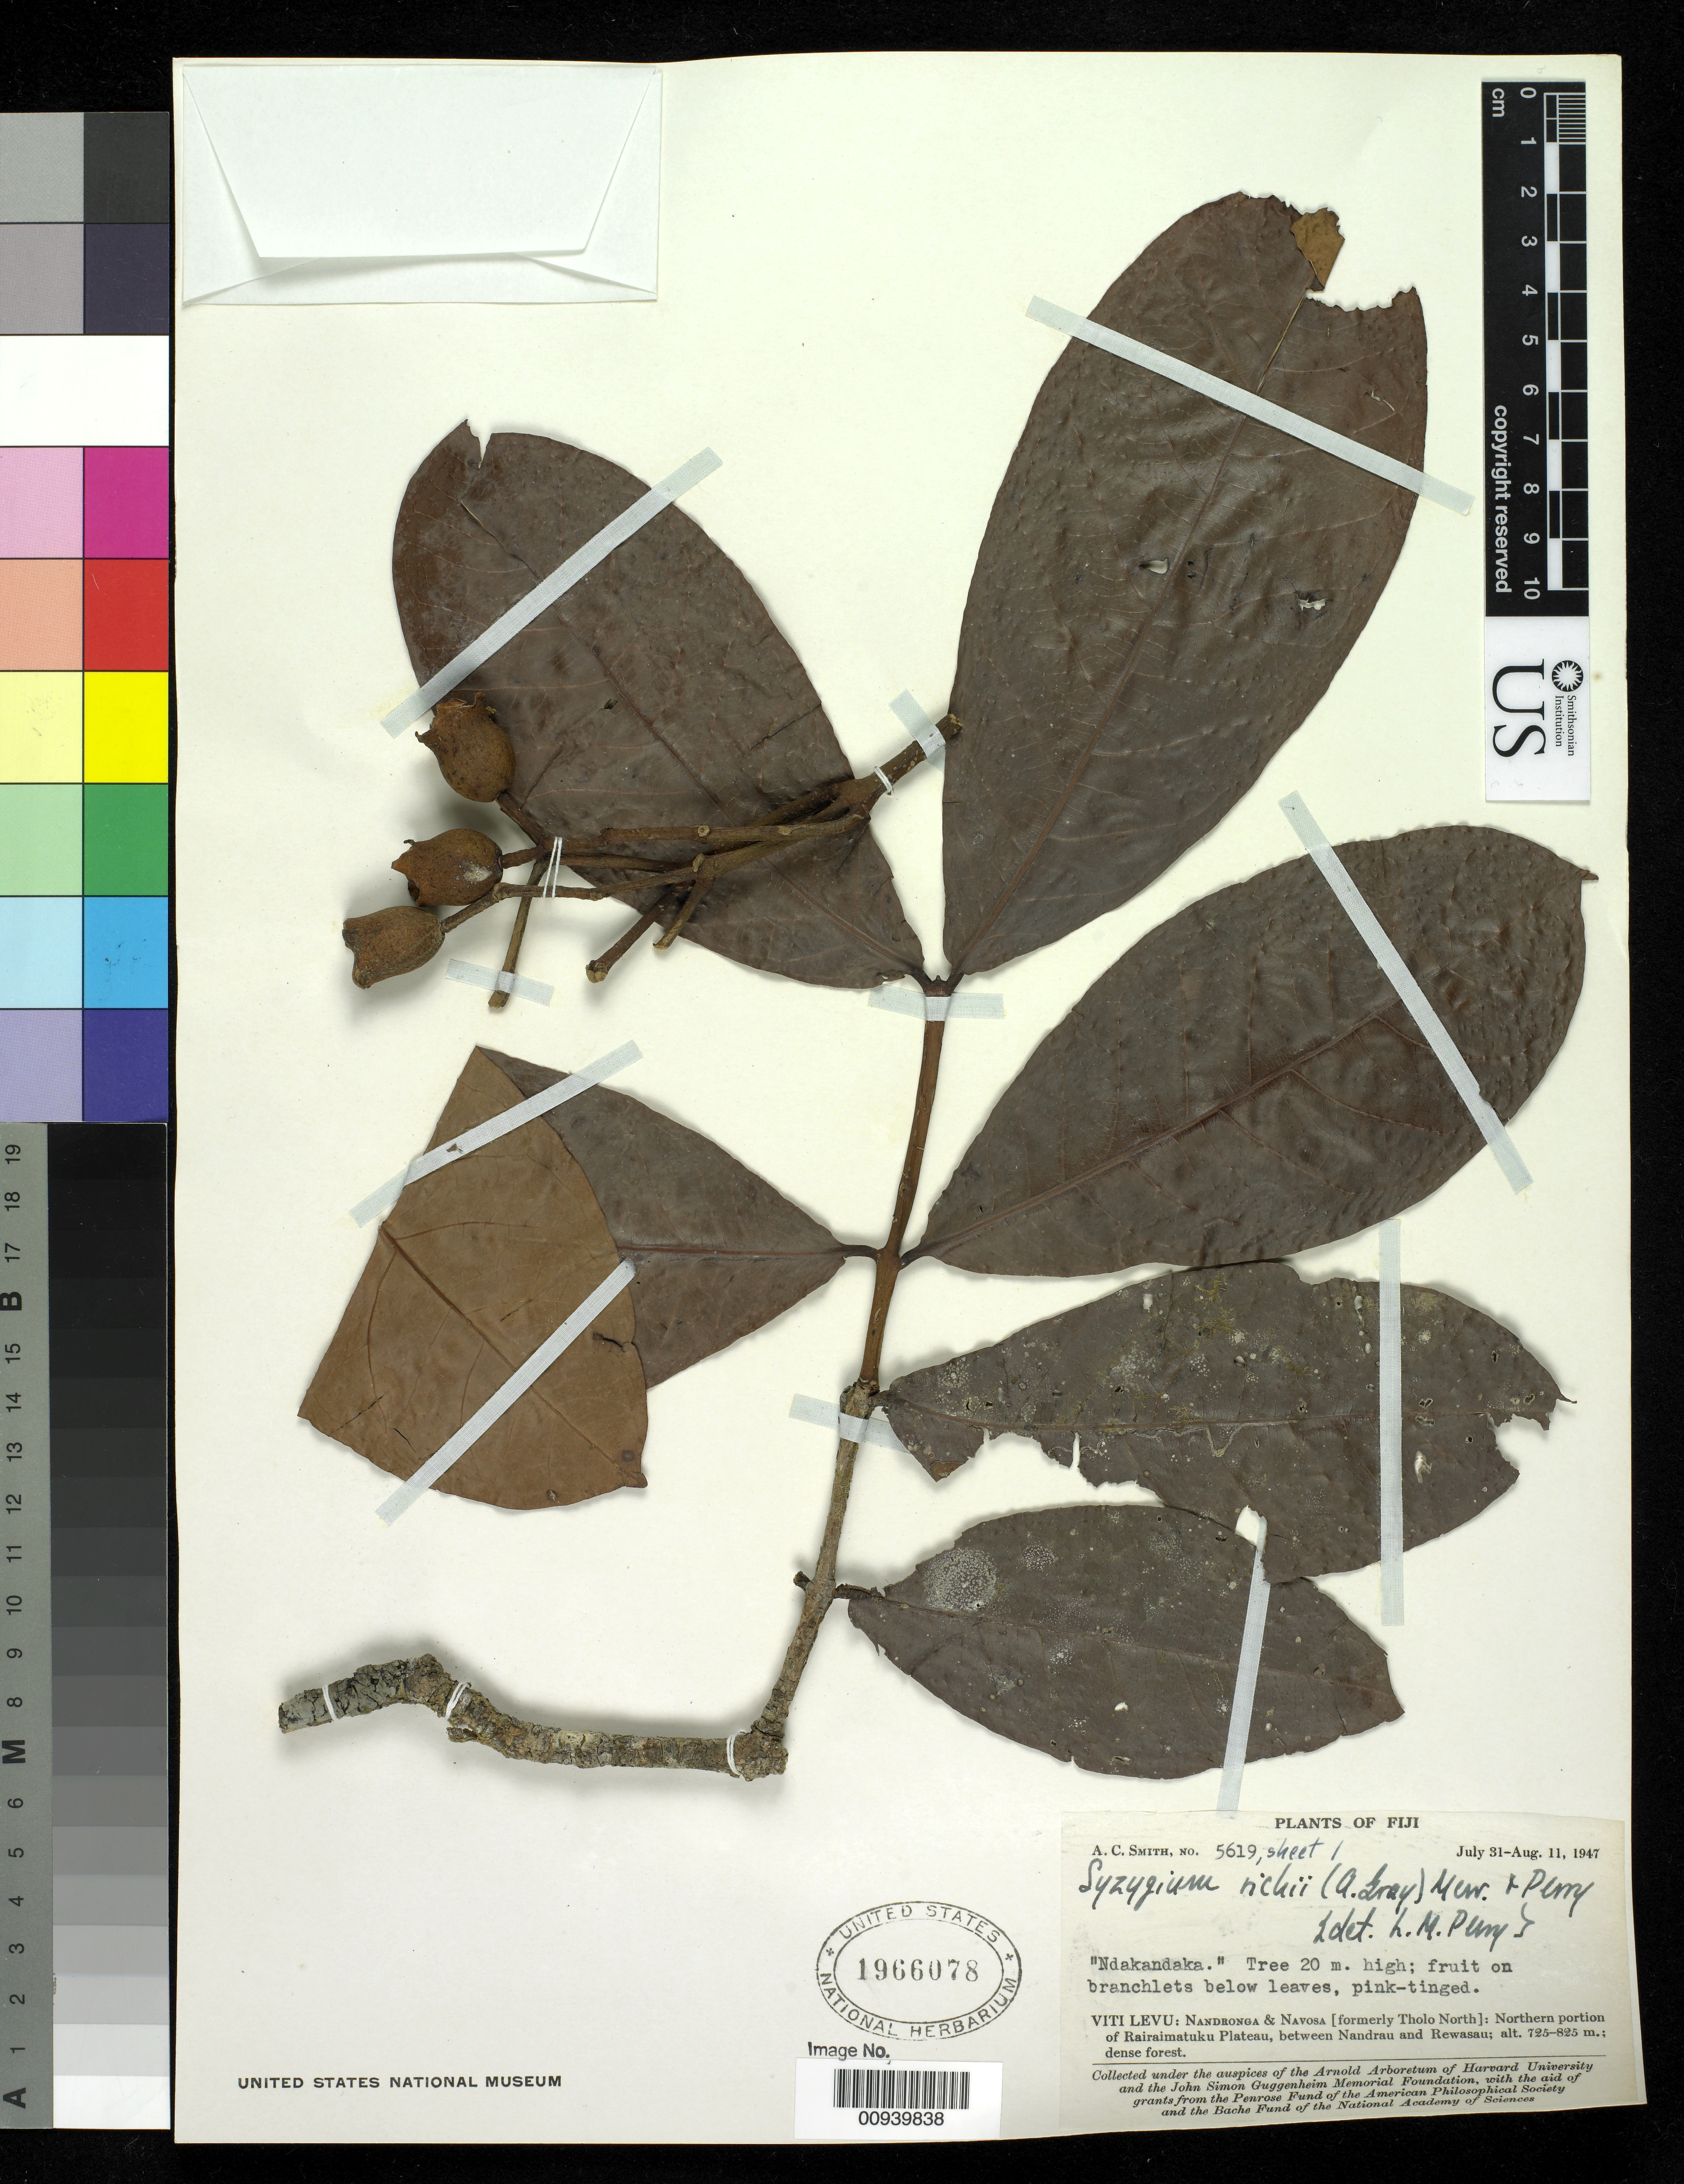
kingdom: Plantae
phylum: Tracheophyta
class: Magnoliopsida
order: Myrtales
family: Myrtaceae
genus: Syzygium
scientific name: Syzygium richii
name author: (A. Gray) Merr. & L.M. Perry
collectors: C. A. Smith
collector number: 5619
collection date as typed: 31 Jul 1947 to 11 Aug 1947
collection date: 1947-07-31/1947-08-11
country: Fiji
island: Viti Levu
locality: Nandronga & Navosa (formerly Tholo North); Northern portion of Rairaimatuku Plateau, between Nandrau and Rewasau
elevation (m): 725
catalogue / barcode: US 1966078